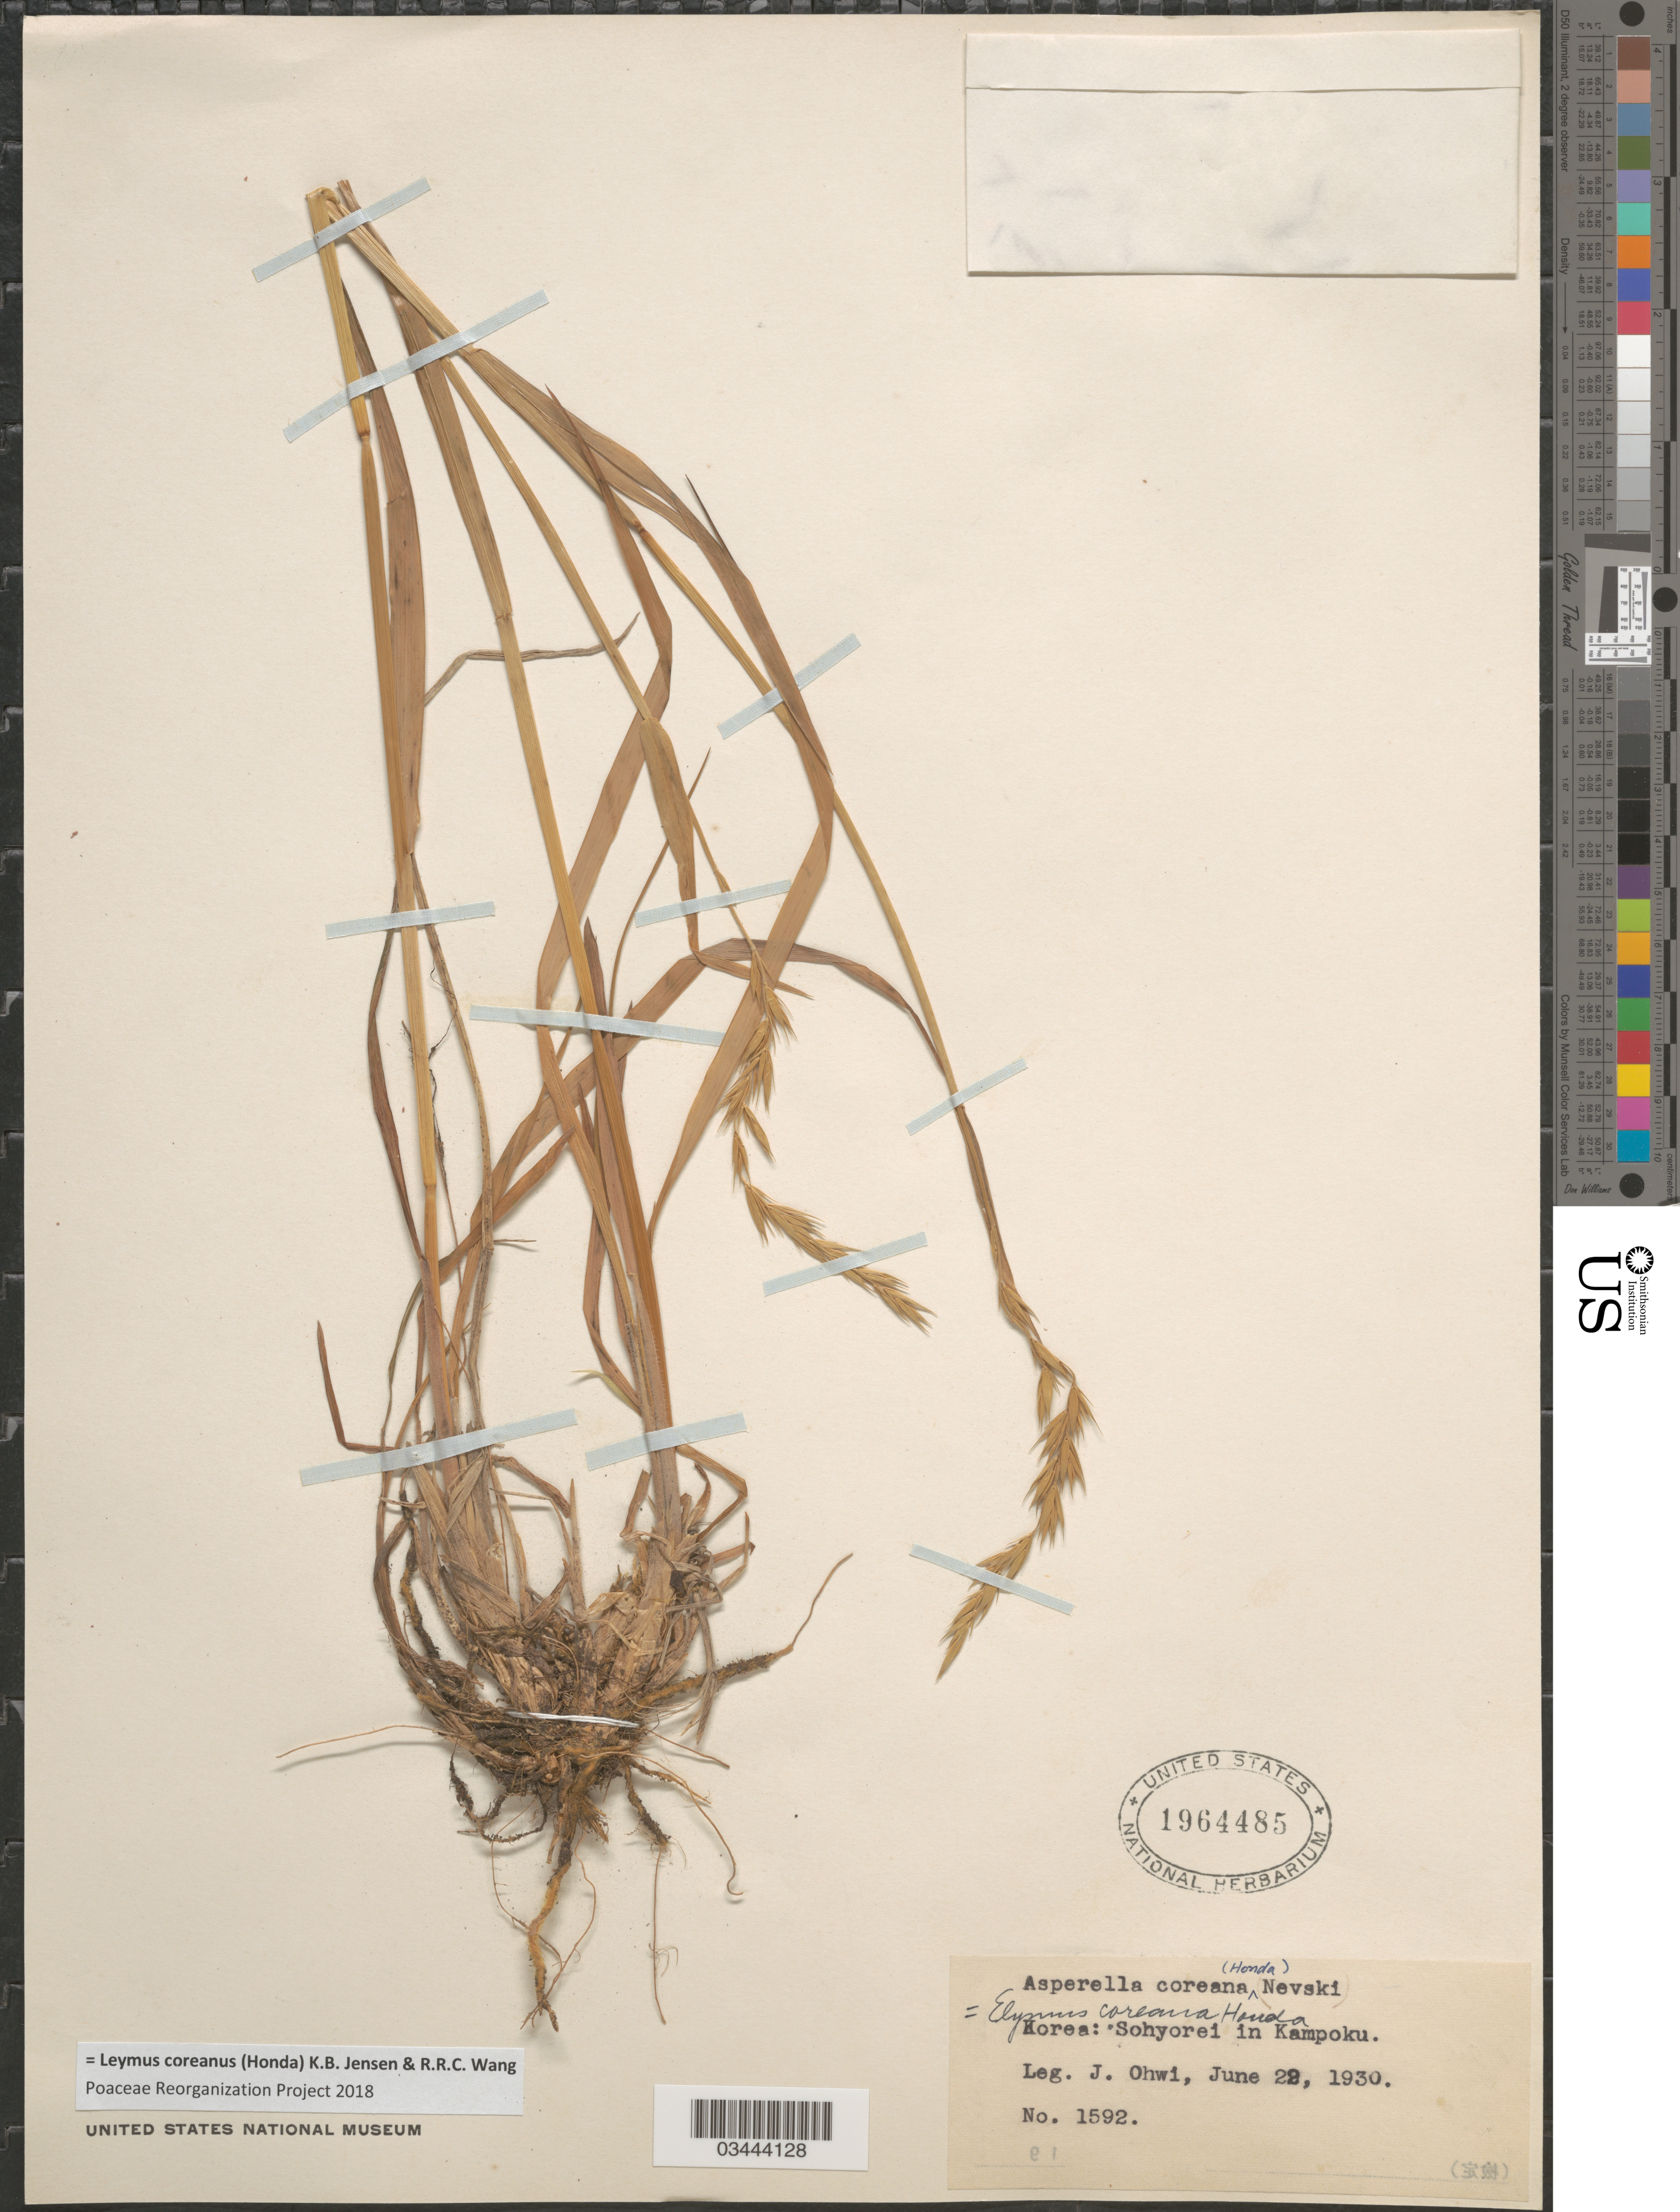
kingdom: Plantae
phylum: Tracheophyta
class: Liliopsida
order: Poales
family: Poaceae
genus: Leymus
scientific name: Leymus coreanus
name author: (Honda) K.B. Jensen & R.R.C. Wang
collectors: J. Ohwi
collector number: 1592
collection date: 1930-06-22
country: North Korea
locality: Sohyorei in Kampoku.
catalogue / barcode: US 1964485